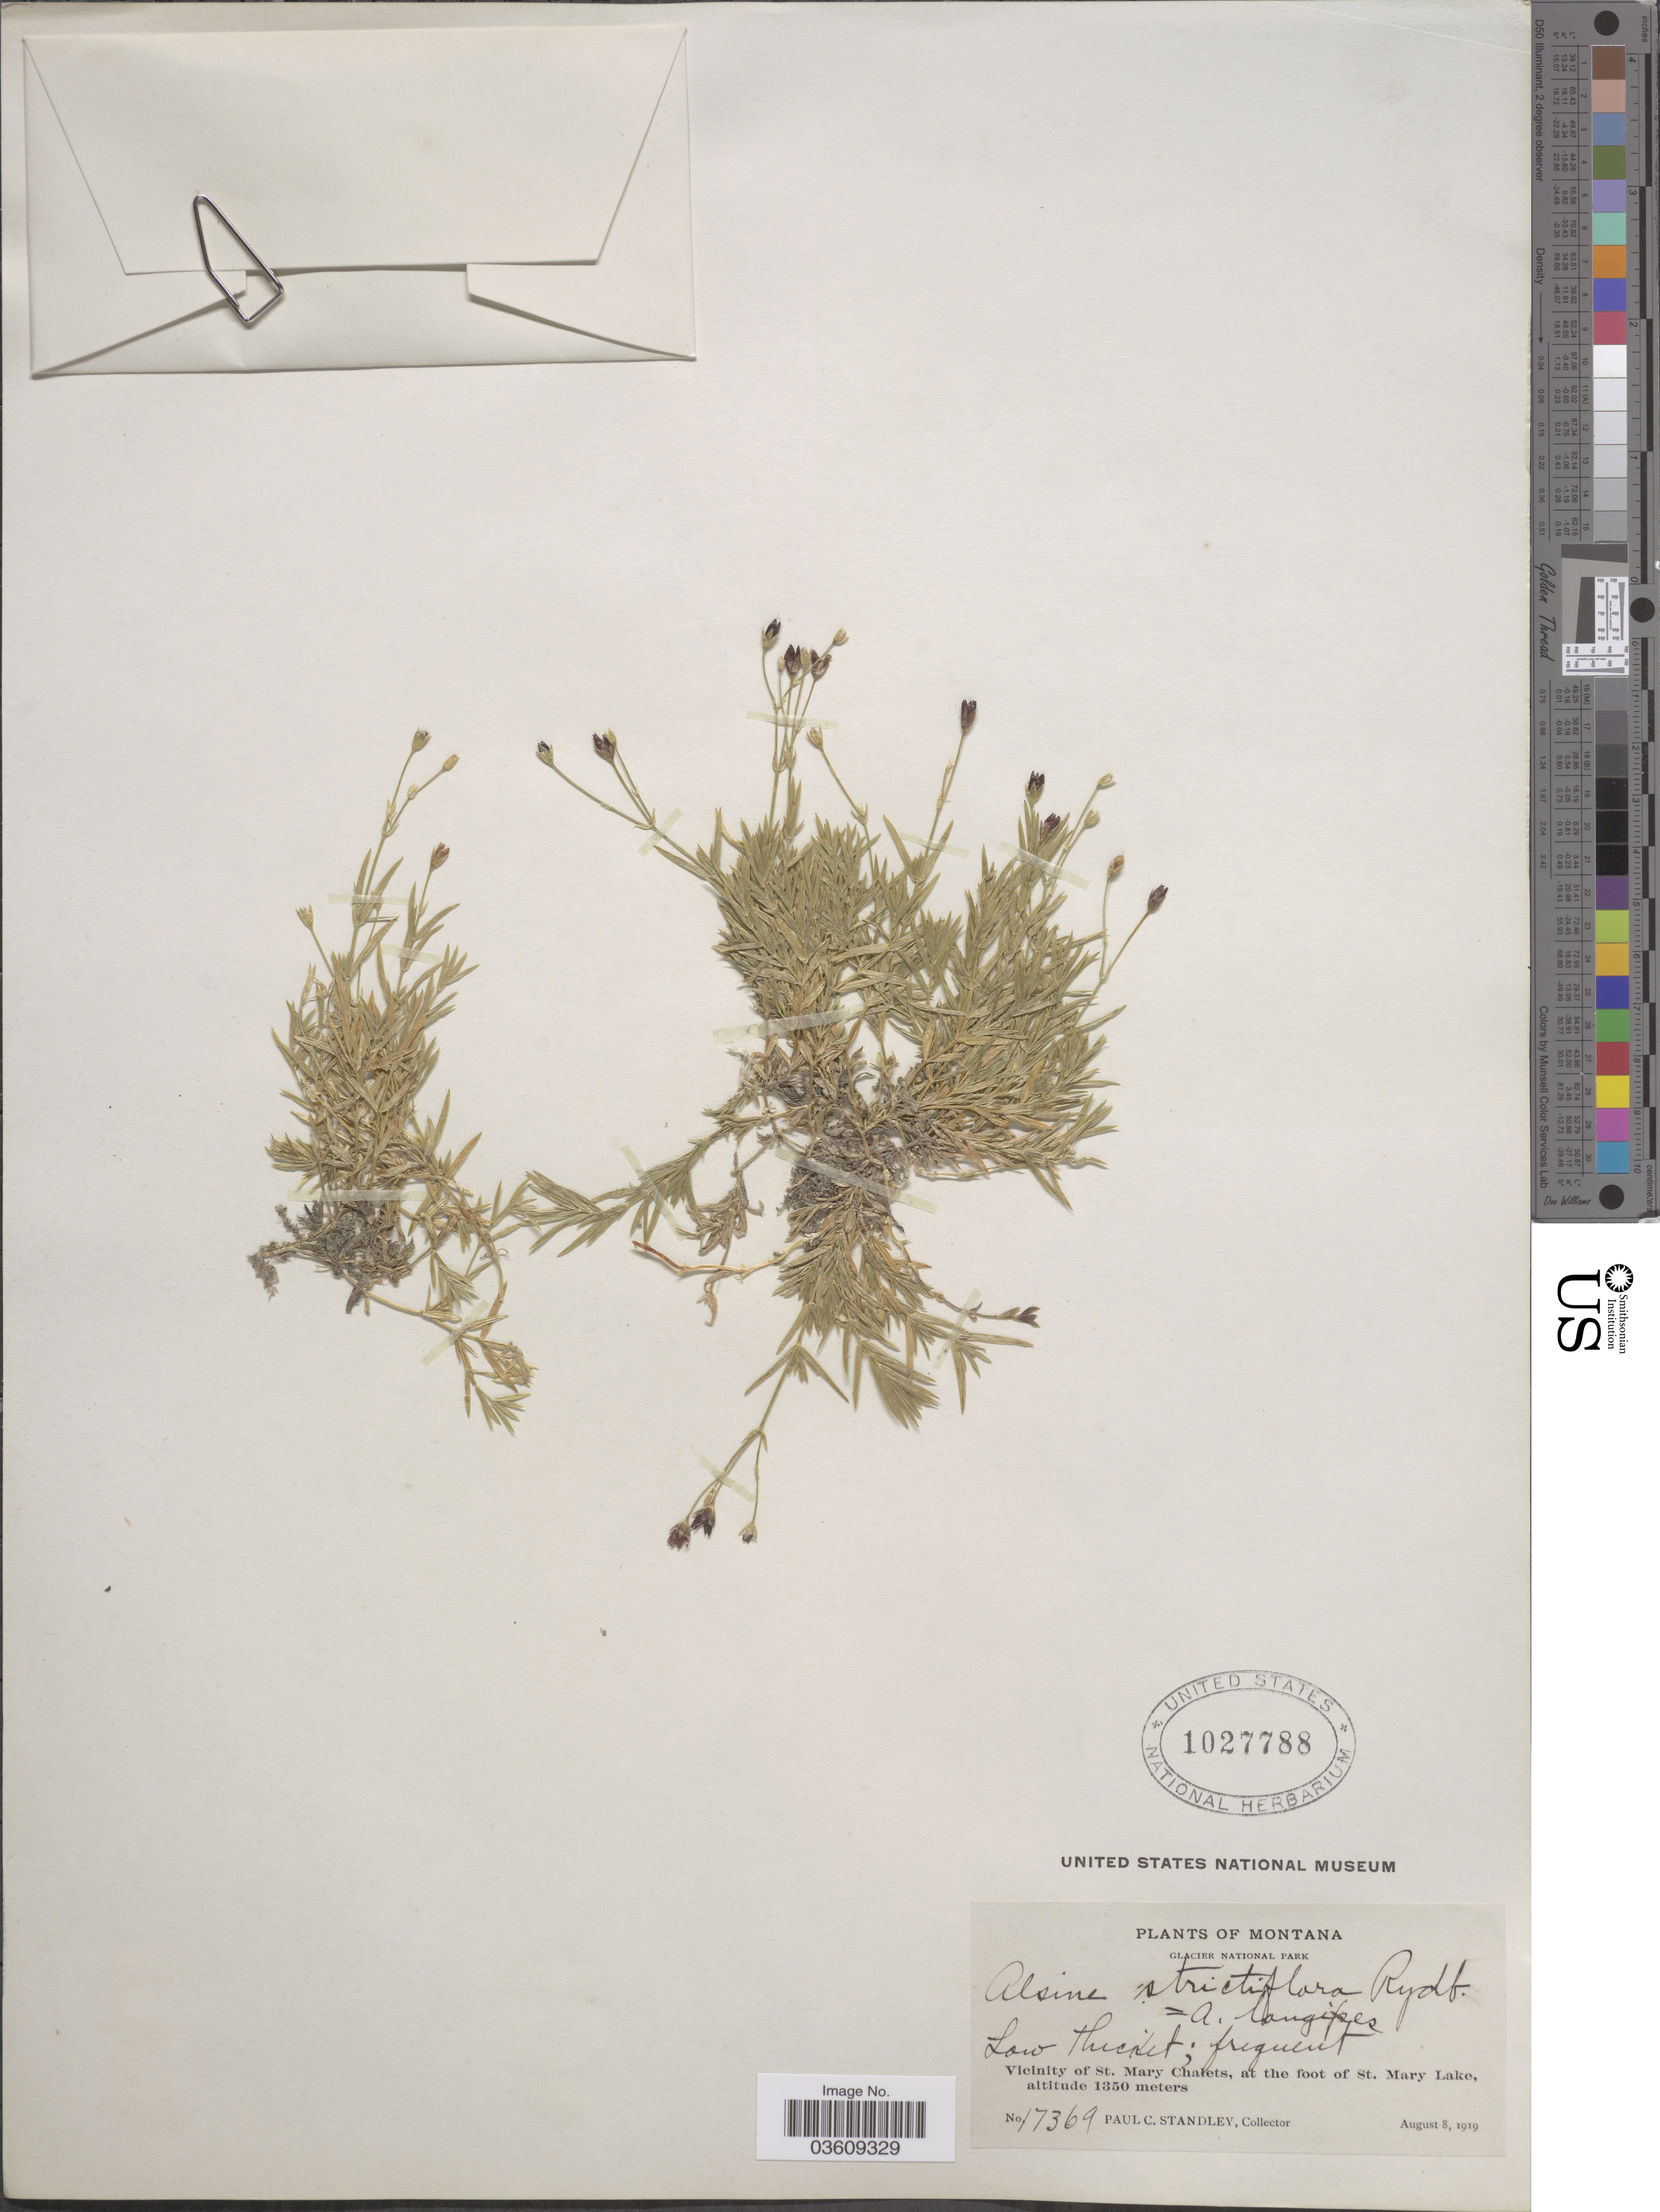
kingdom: Plantae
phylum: Tracheophyta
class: Magnoliopsida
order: Caryophyllales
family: Caryophyllaceae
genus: Stellaria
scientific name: Stellaria strictiflora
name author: J.M. Macoun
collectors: P. C. Standley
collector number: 17369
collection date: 1919-08-08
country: United States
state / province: Montana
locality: Glacier National Park. Vicinity of St. Mary Chalets, at the foot of St. Mary Lake.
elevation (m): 1350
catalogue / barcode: US 1027788